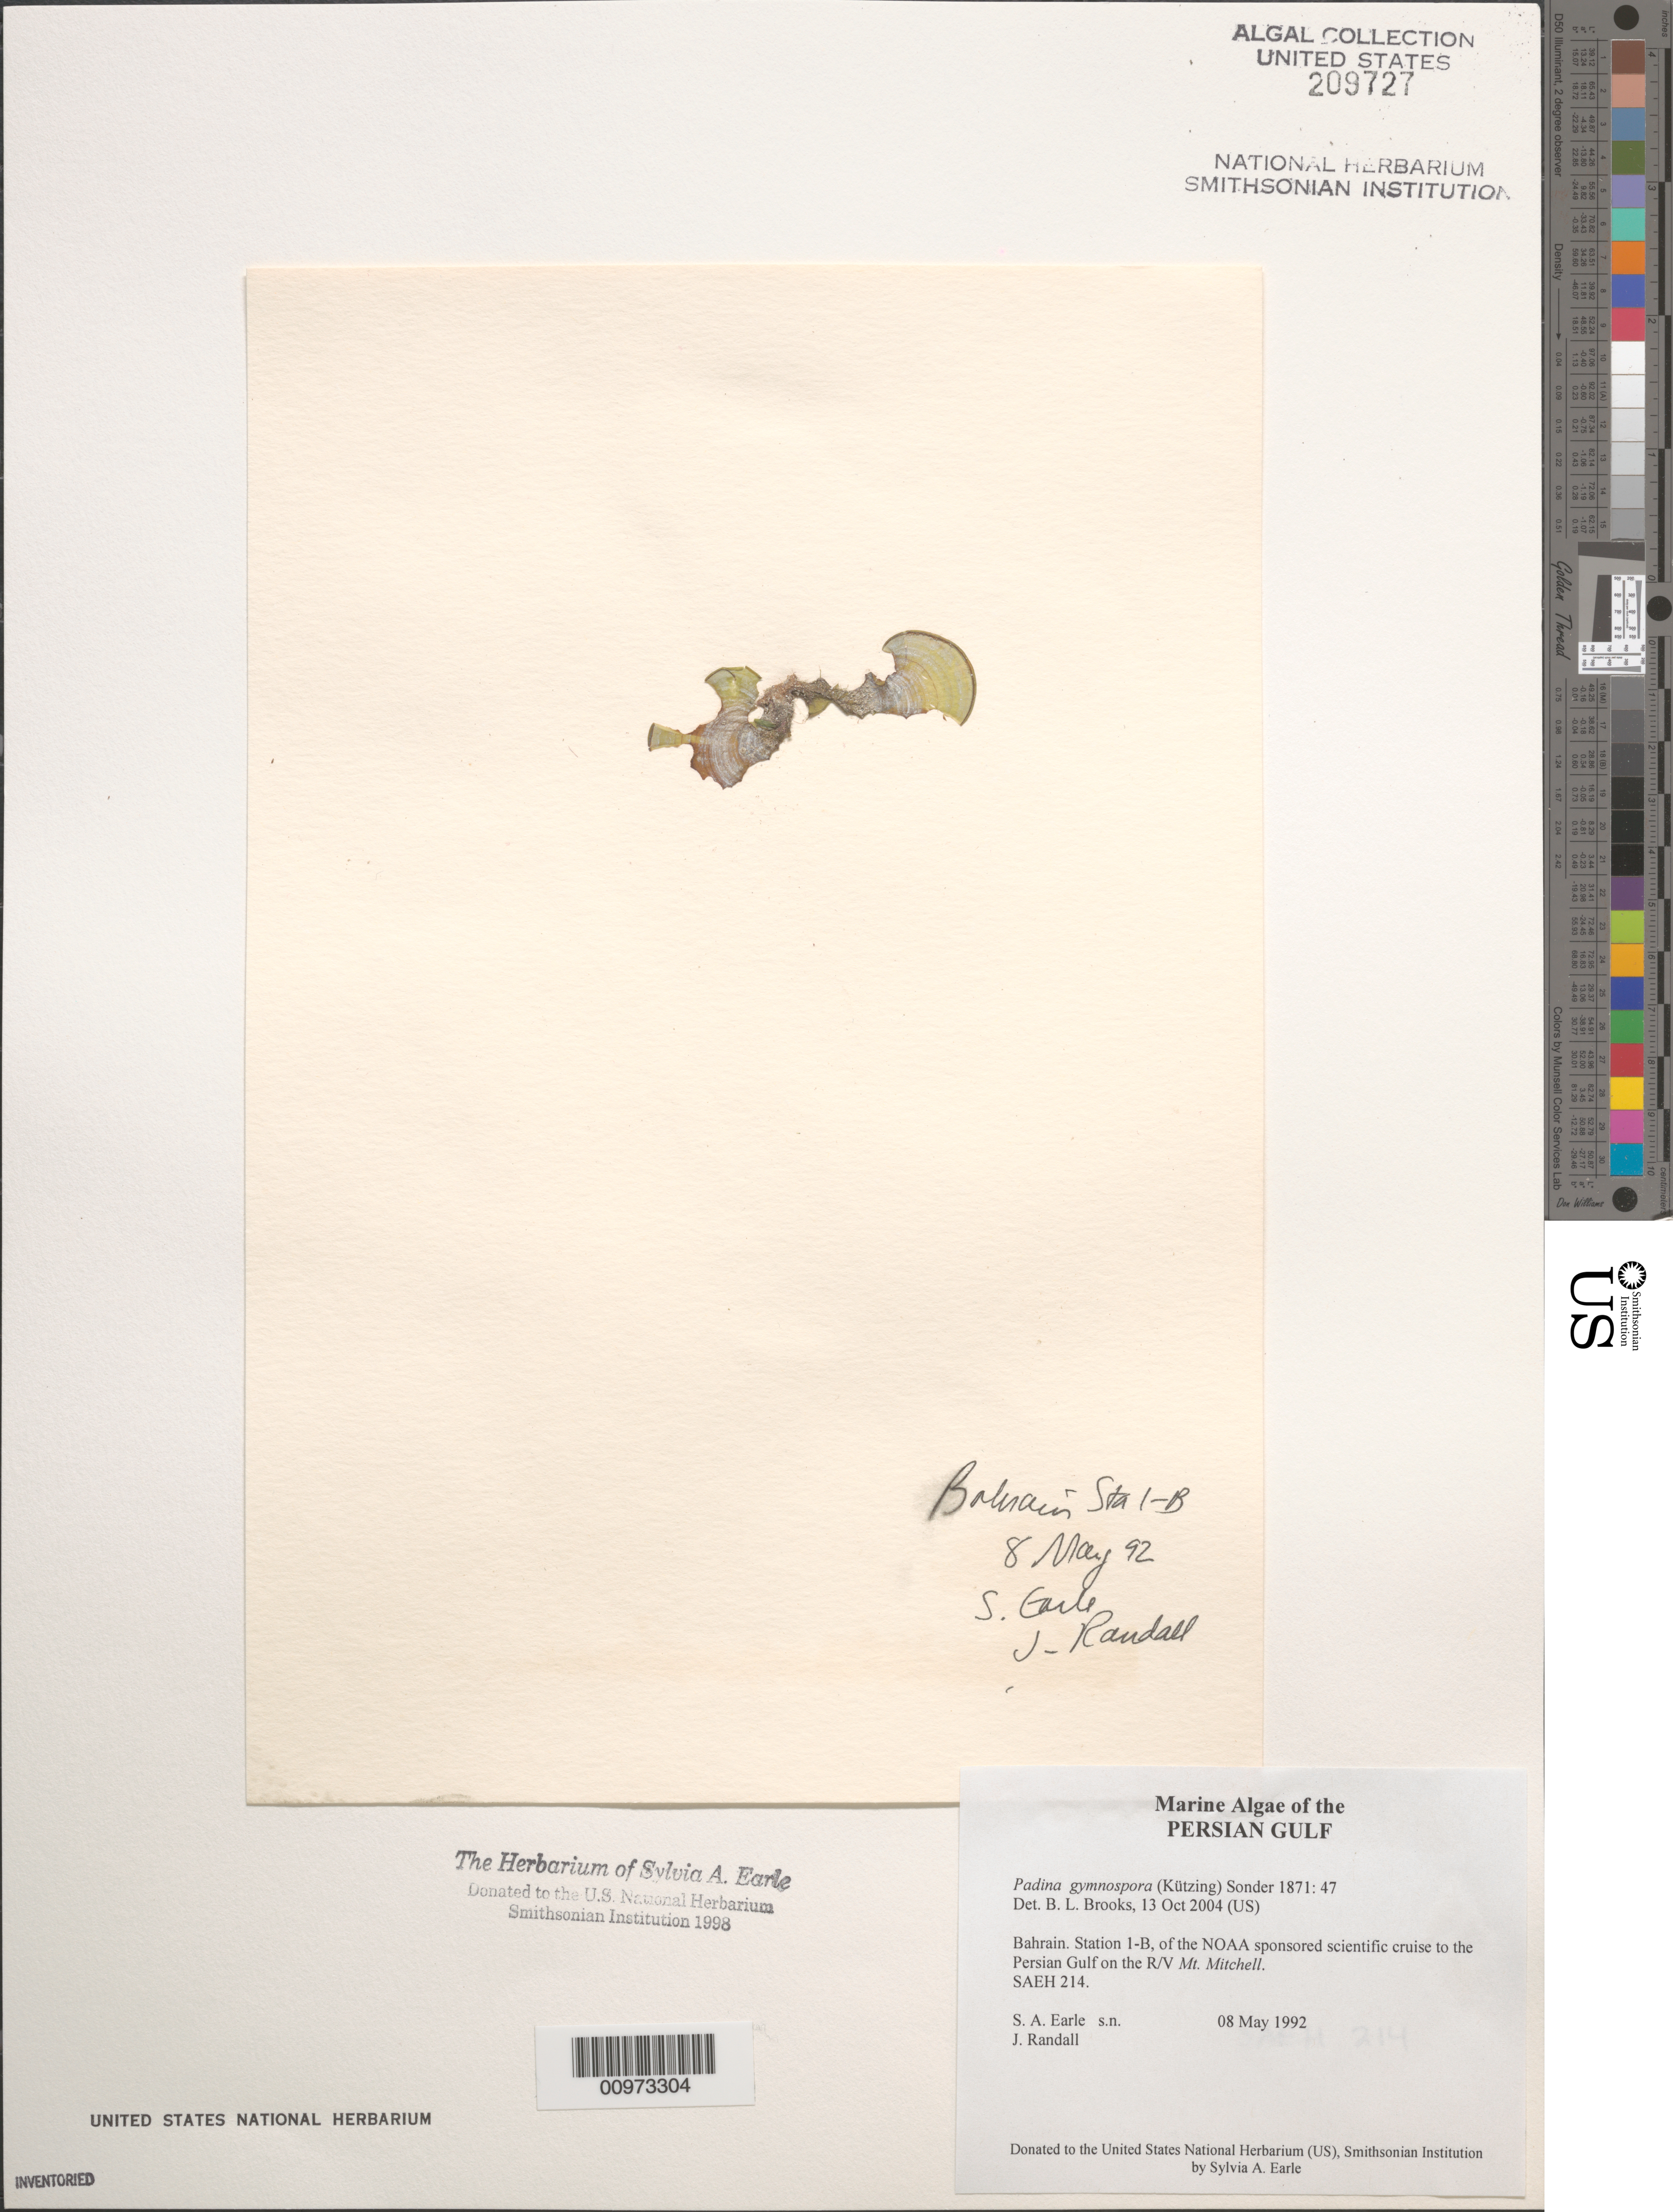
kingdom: Chromista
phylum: Ochrophyta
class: Phaeophyceae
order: Dictyotales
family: Dictyotaceae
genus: Padina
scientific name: Padina gymnospora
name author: (Kütz.) O.G. Sond.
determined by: Brooks, B. L., (BOT), Smithsonian Institution - National Museum of Natural History (UNITED STATES)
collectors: S. A. Earle & J. Randall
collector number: SAEH 214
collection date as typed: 08 May 1992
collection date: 1992-05-08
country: Bahrain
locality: Persian Gulf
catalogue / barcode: US 209727